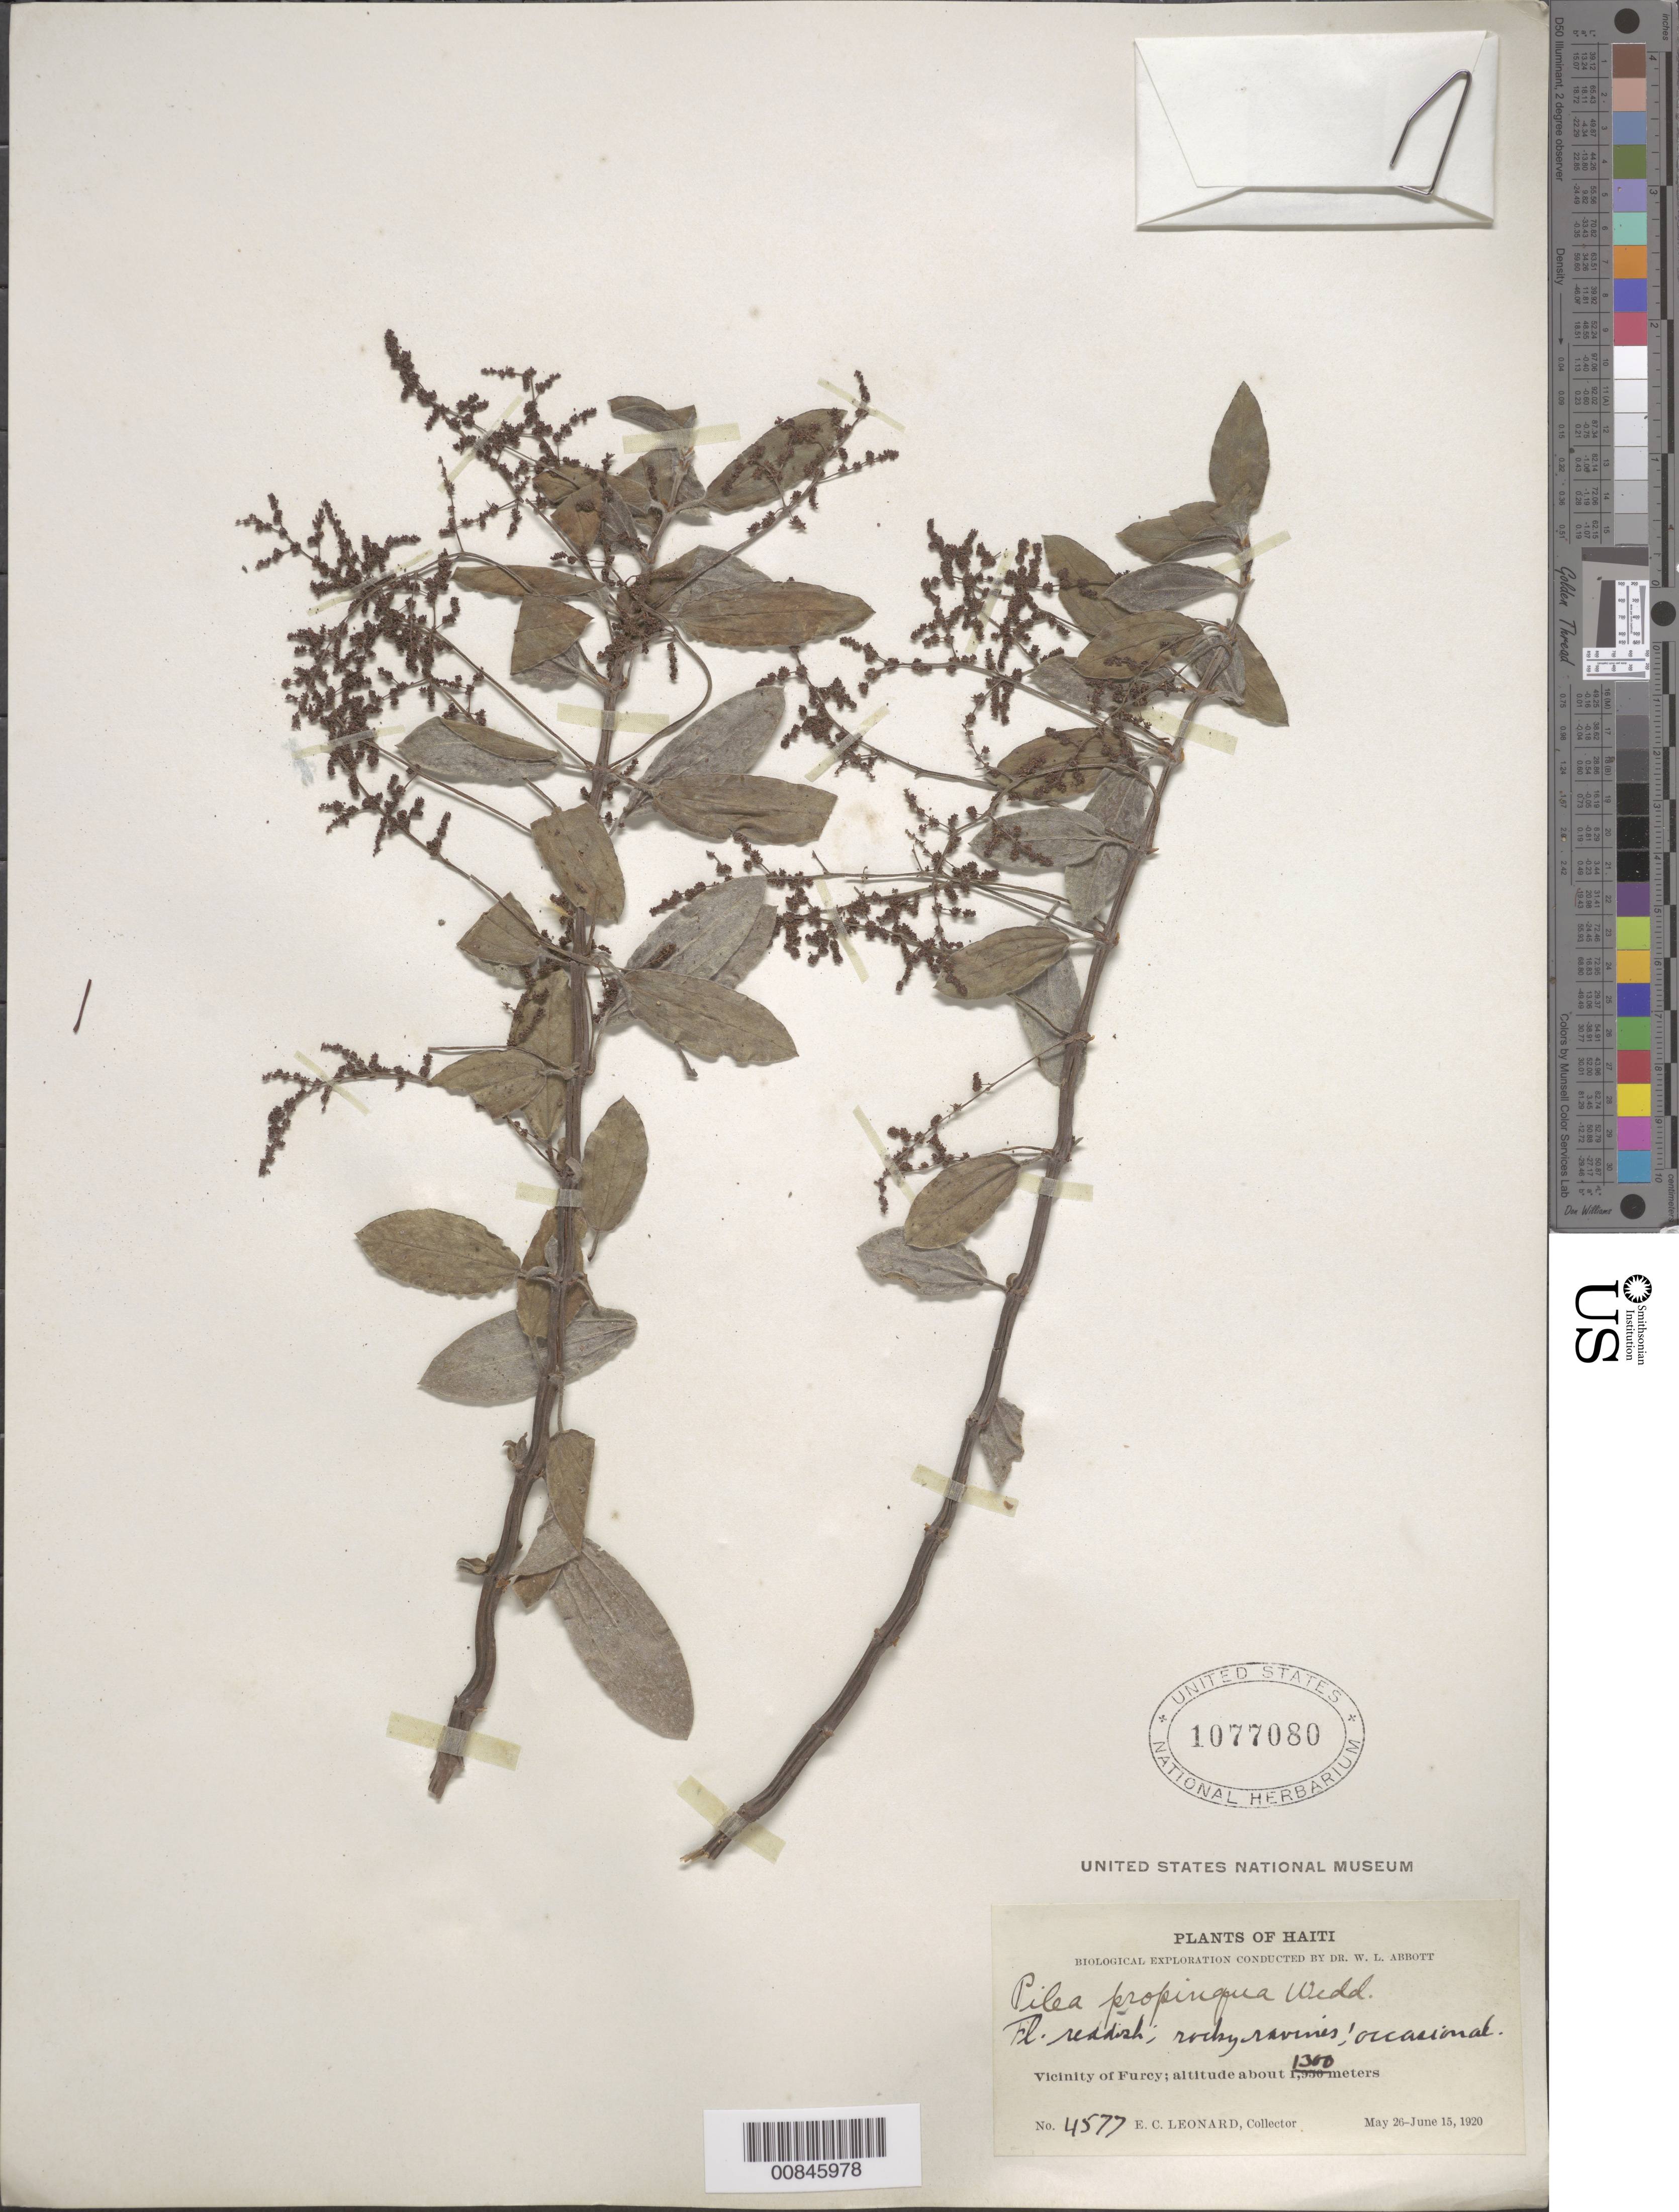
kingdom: Plantae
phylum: Tracheophyta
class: Magnoliopsida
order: Rosales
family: Urticaceae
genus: Pilea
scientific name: Pilea propinqua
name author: Wedd.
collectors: E. C. Leonard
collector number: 4577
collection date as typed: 26 May 1920 to 15 Jun 1920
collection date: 1920-05-26/1920-06-15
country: Haiti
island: Hispaniola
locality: Vicinity of Furcy.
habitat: Rocky ravines.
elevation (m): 1300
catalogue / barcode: US 1077080